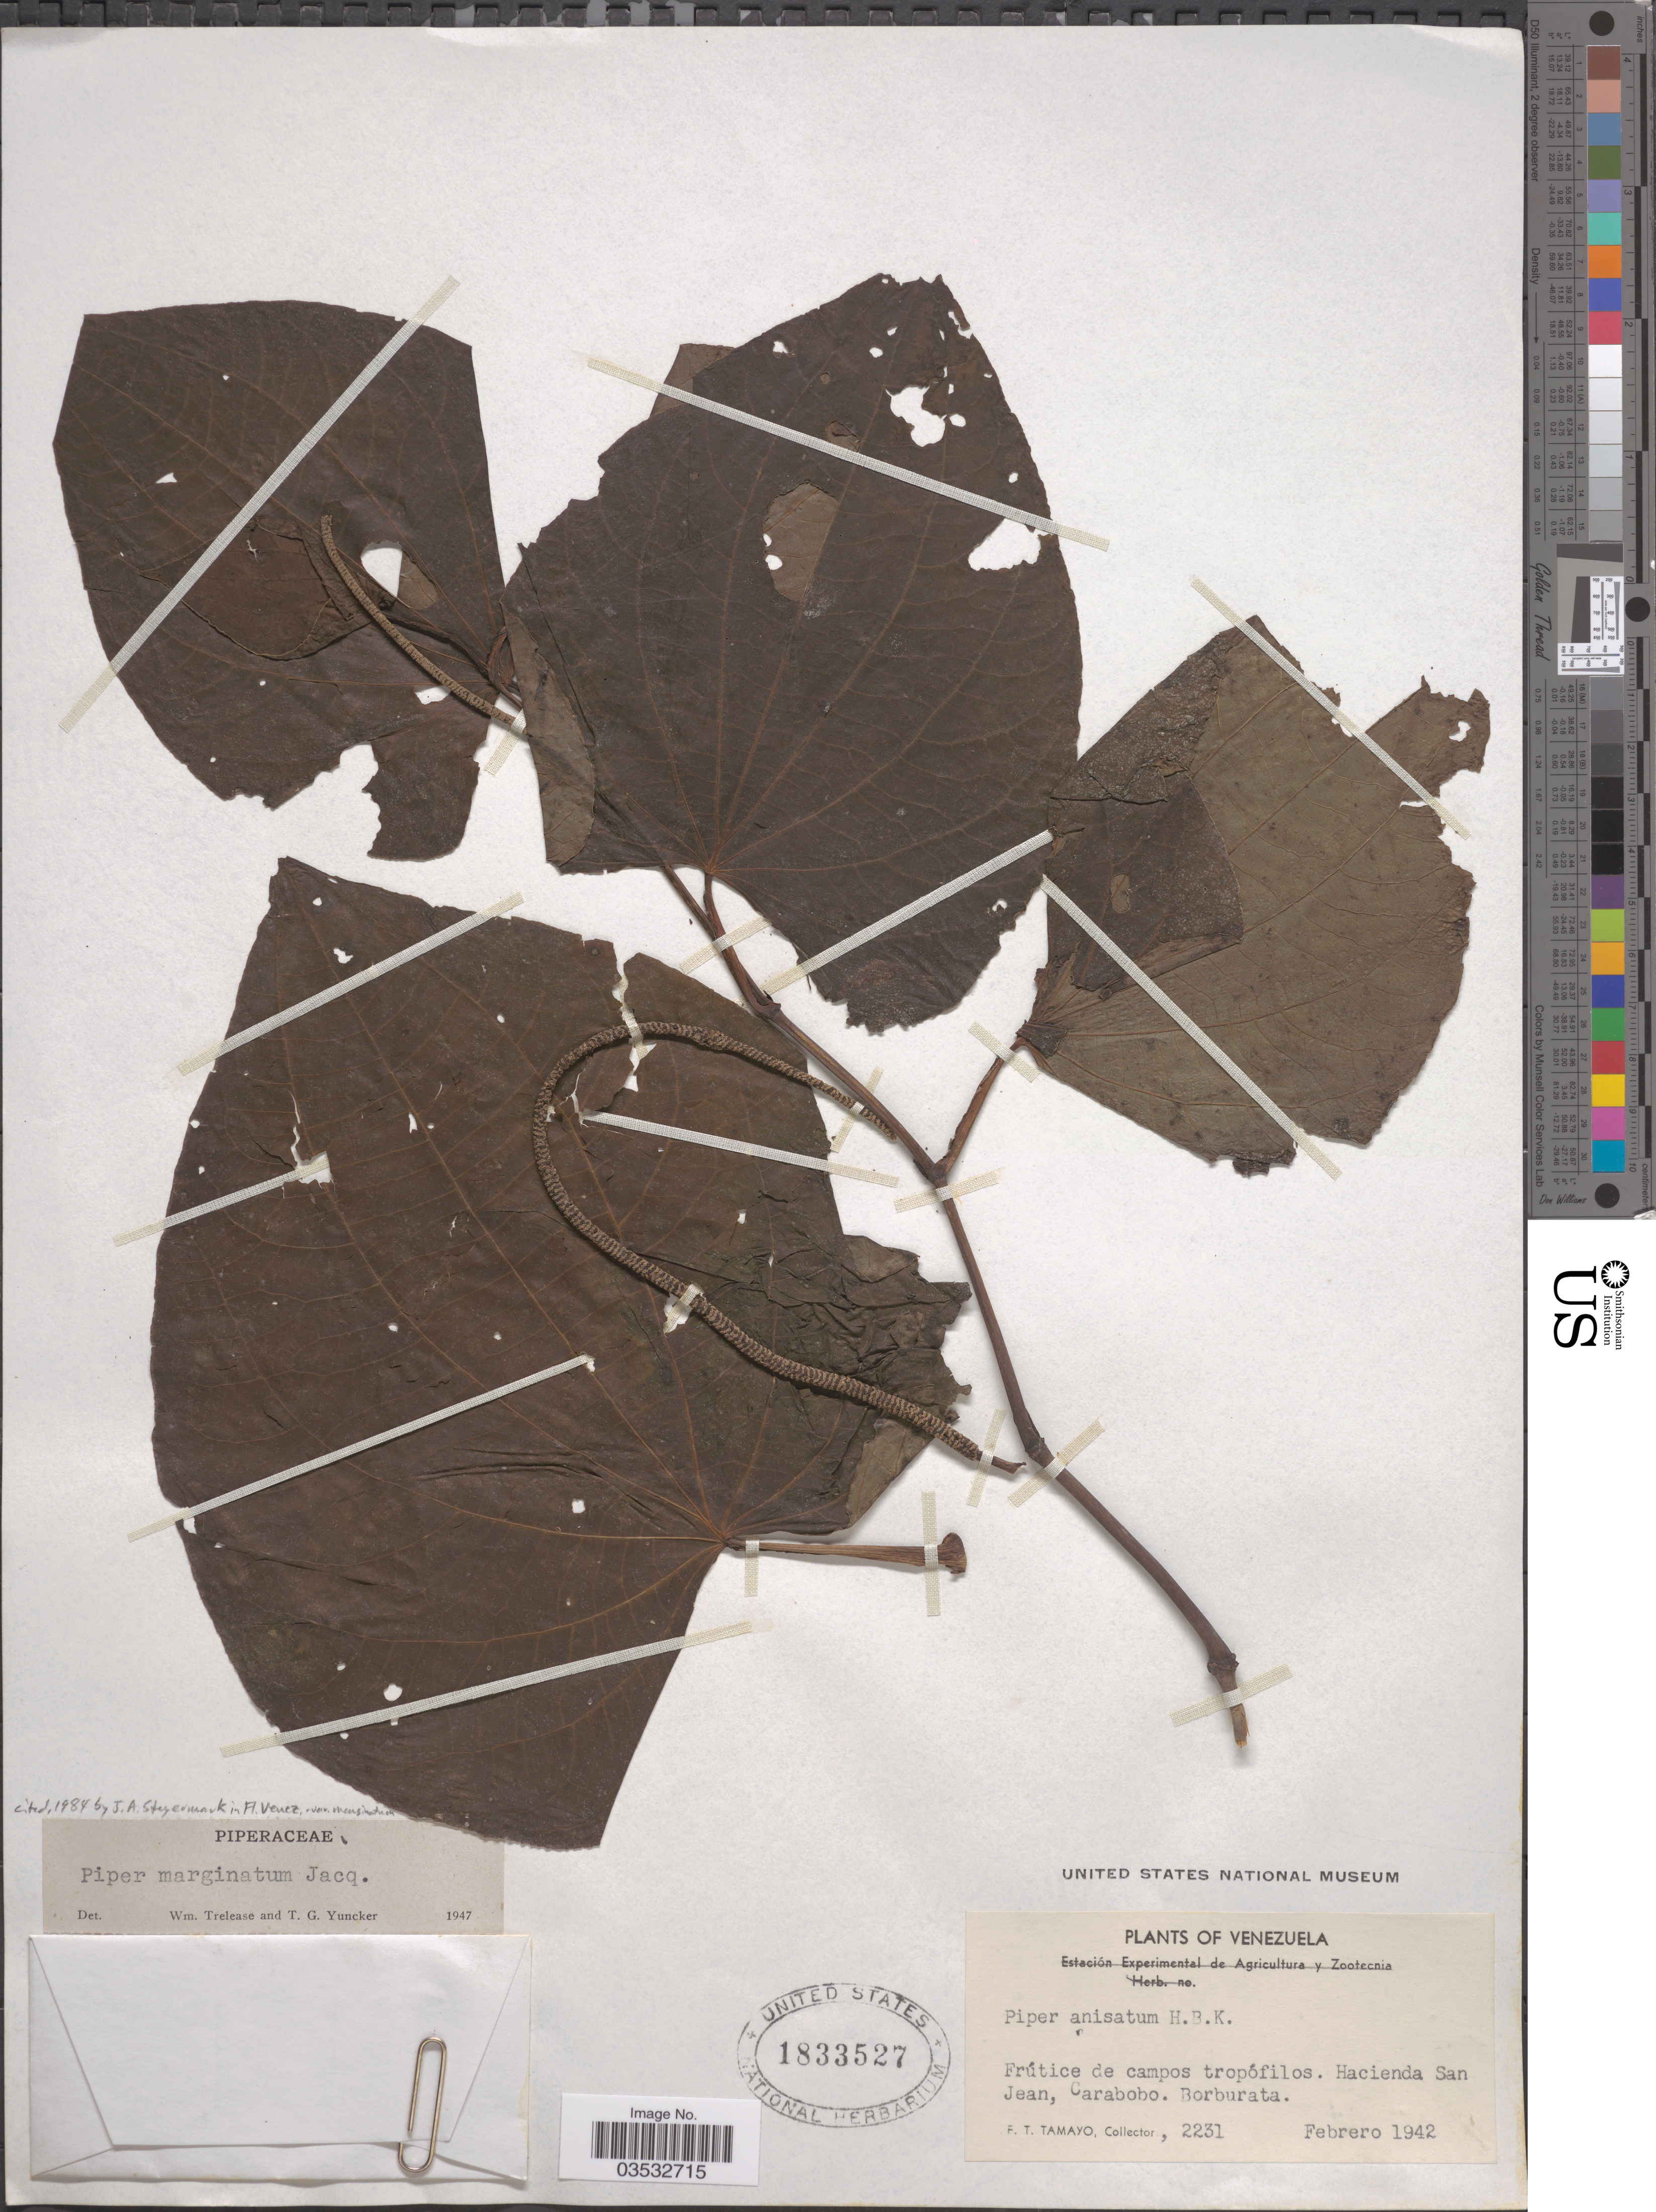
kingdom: Plantae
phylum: Tracheophyta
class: Magnoliopsida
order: Piperales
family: Piperaceae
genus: Piper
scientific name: Piper marginatum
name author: Jacq.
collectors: F. Tamayo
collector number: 2231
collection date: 1942-02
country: Venezuela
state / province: Carabobo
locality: Hacienda San Jean. Borburata.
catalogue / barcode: US 1833527